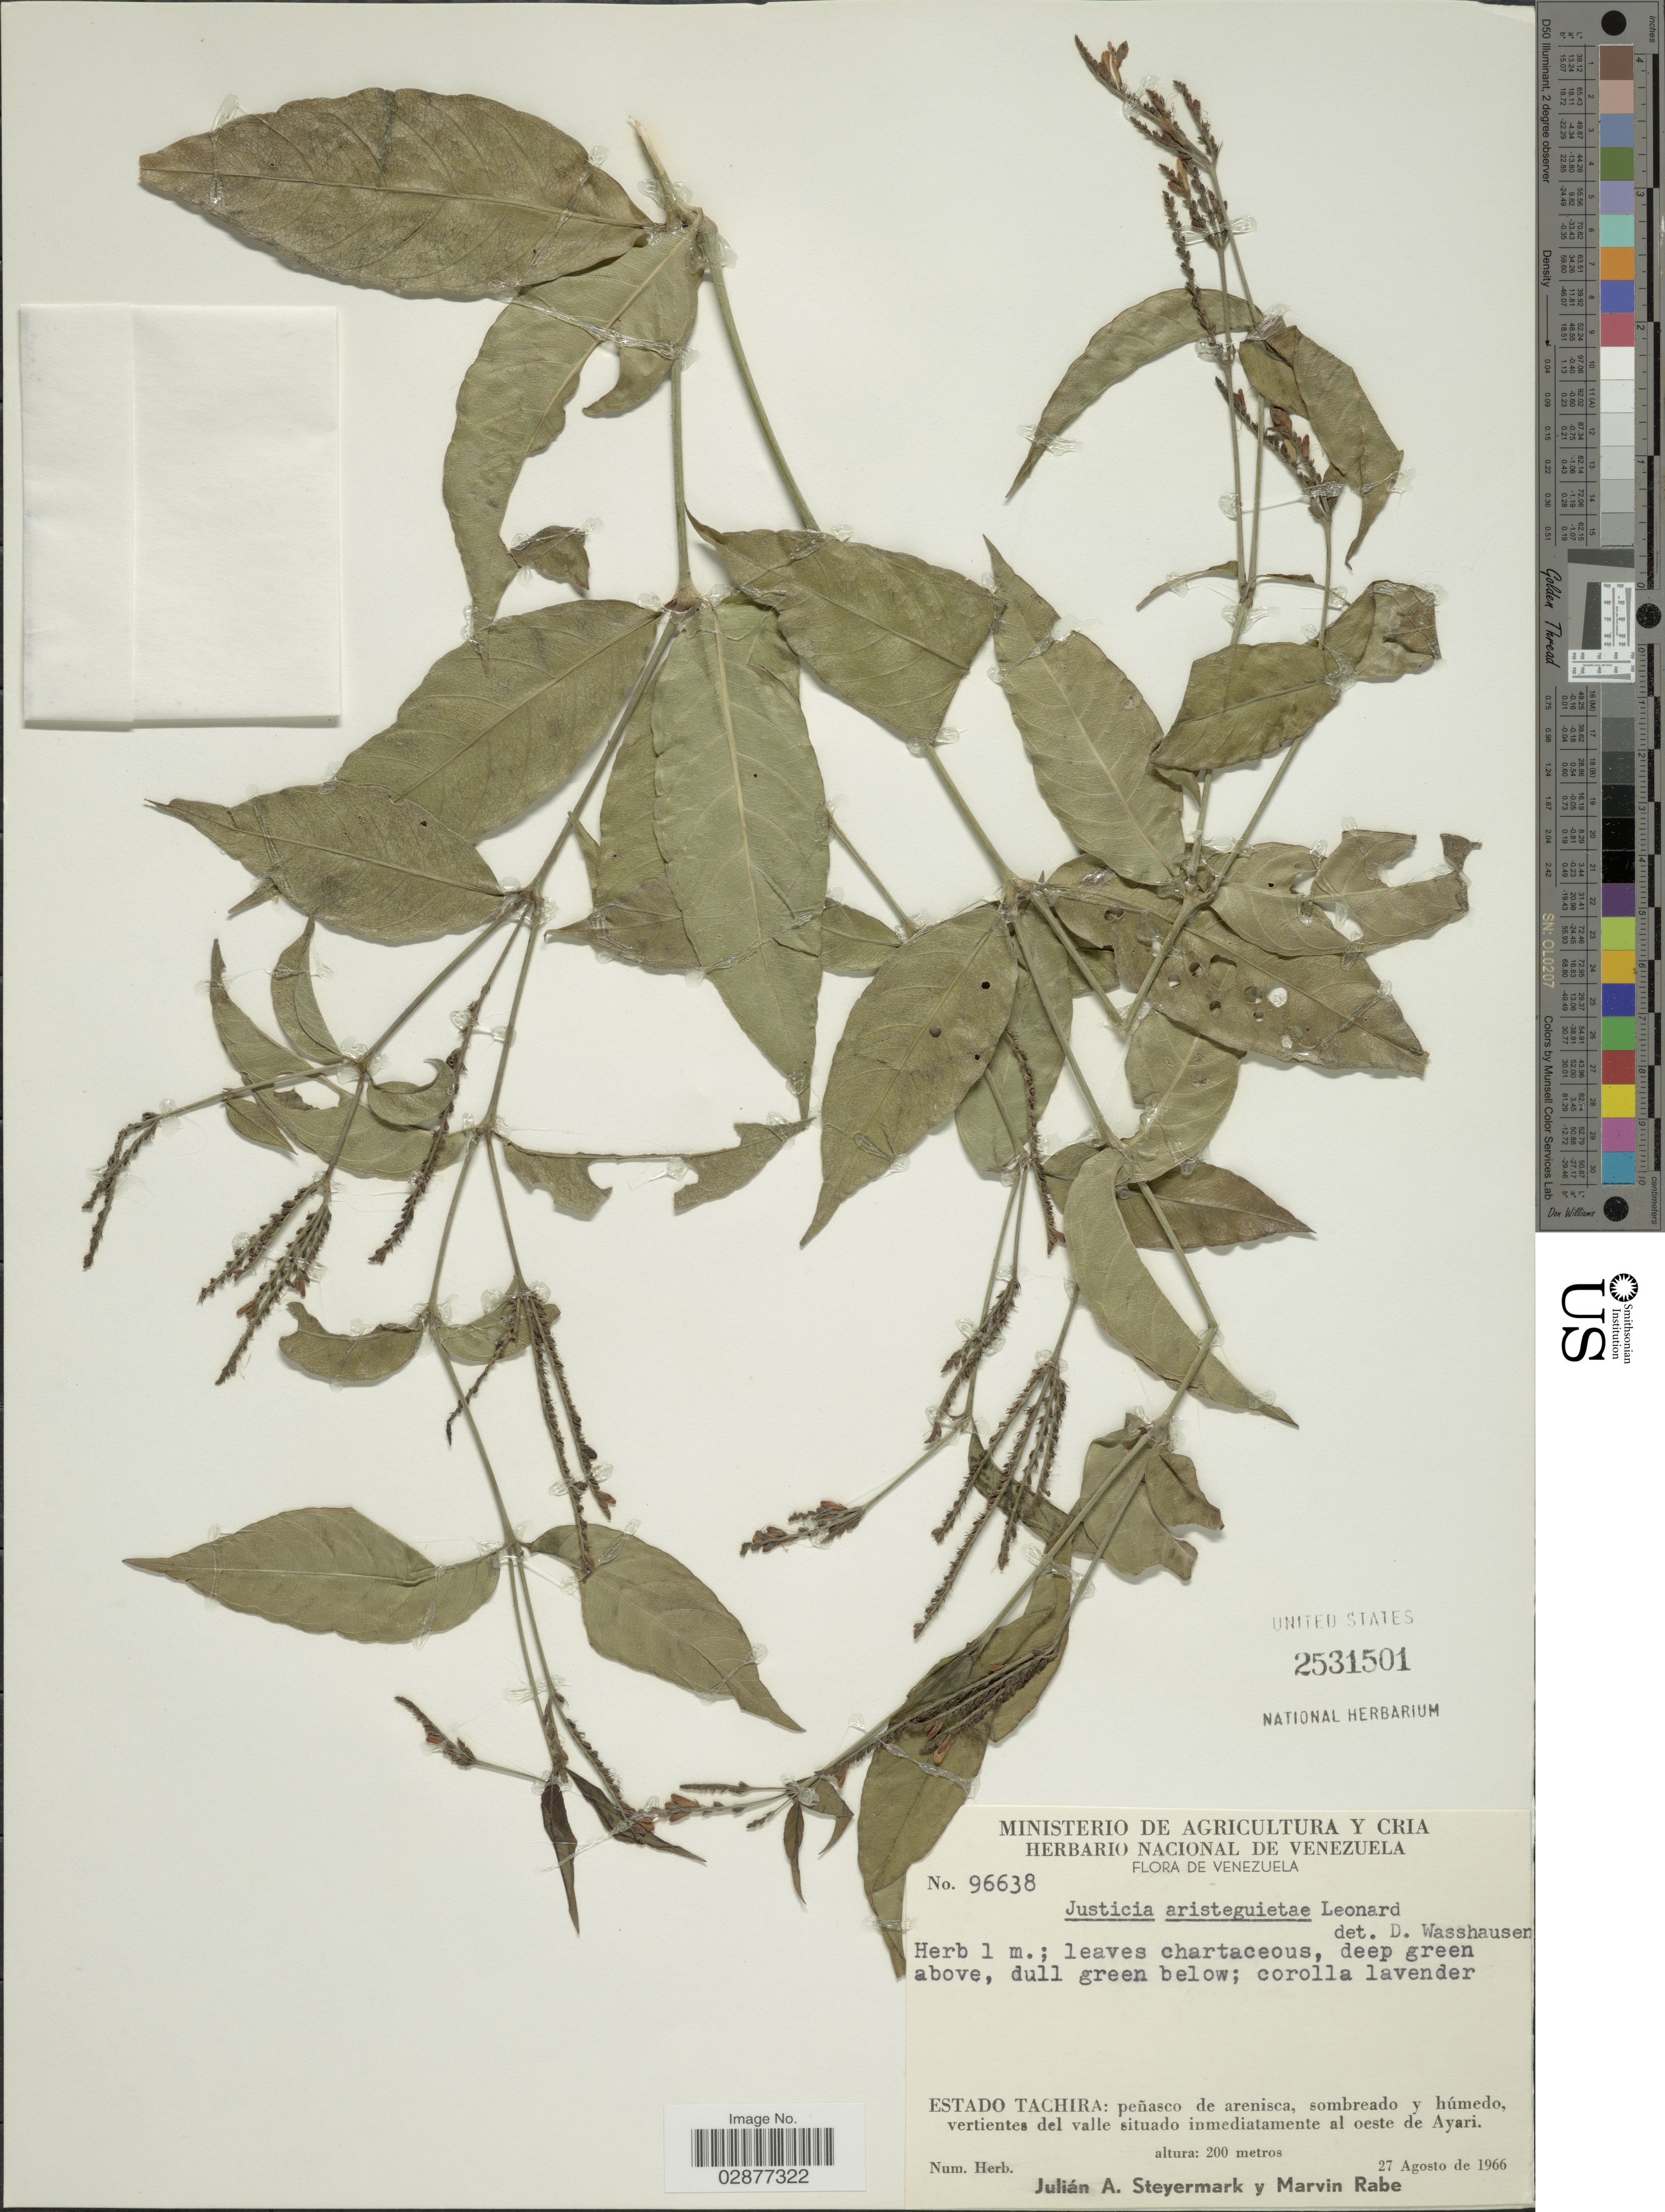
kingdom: Plantae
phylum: Tracheophyta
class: Magnoliopsida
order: Lamiales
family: Acanthaceae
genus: Justicia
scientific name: Justicia aristeguietae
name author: Leonard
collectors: J. Steyermark & M. Rabe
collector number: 96638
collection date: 1966-08-27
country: Venezuela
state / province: Tachira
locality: Peñasco de arenisca, sombreado y húmedo, vertientes del valle situado inmediatamente al oeste de Ayari.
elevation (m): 200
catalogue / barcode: US 2531501